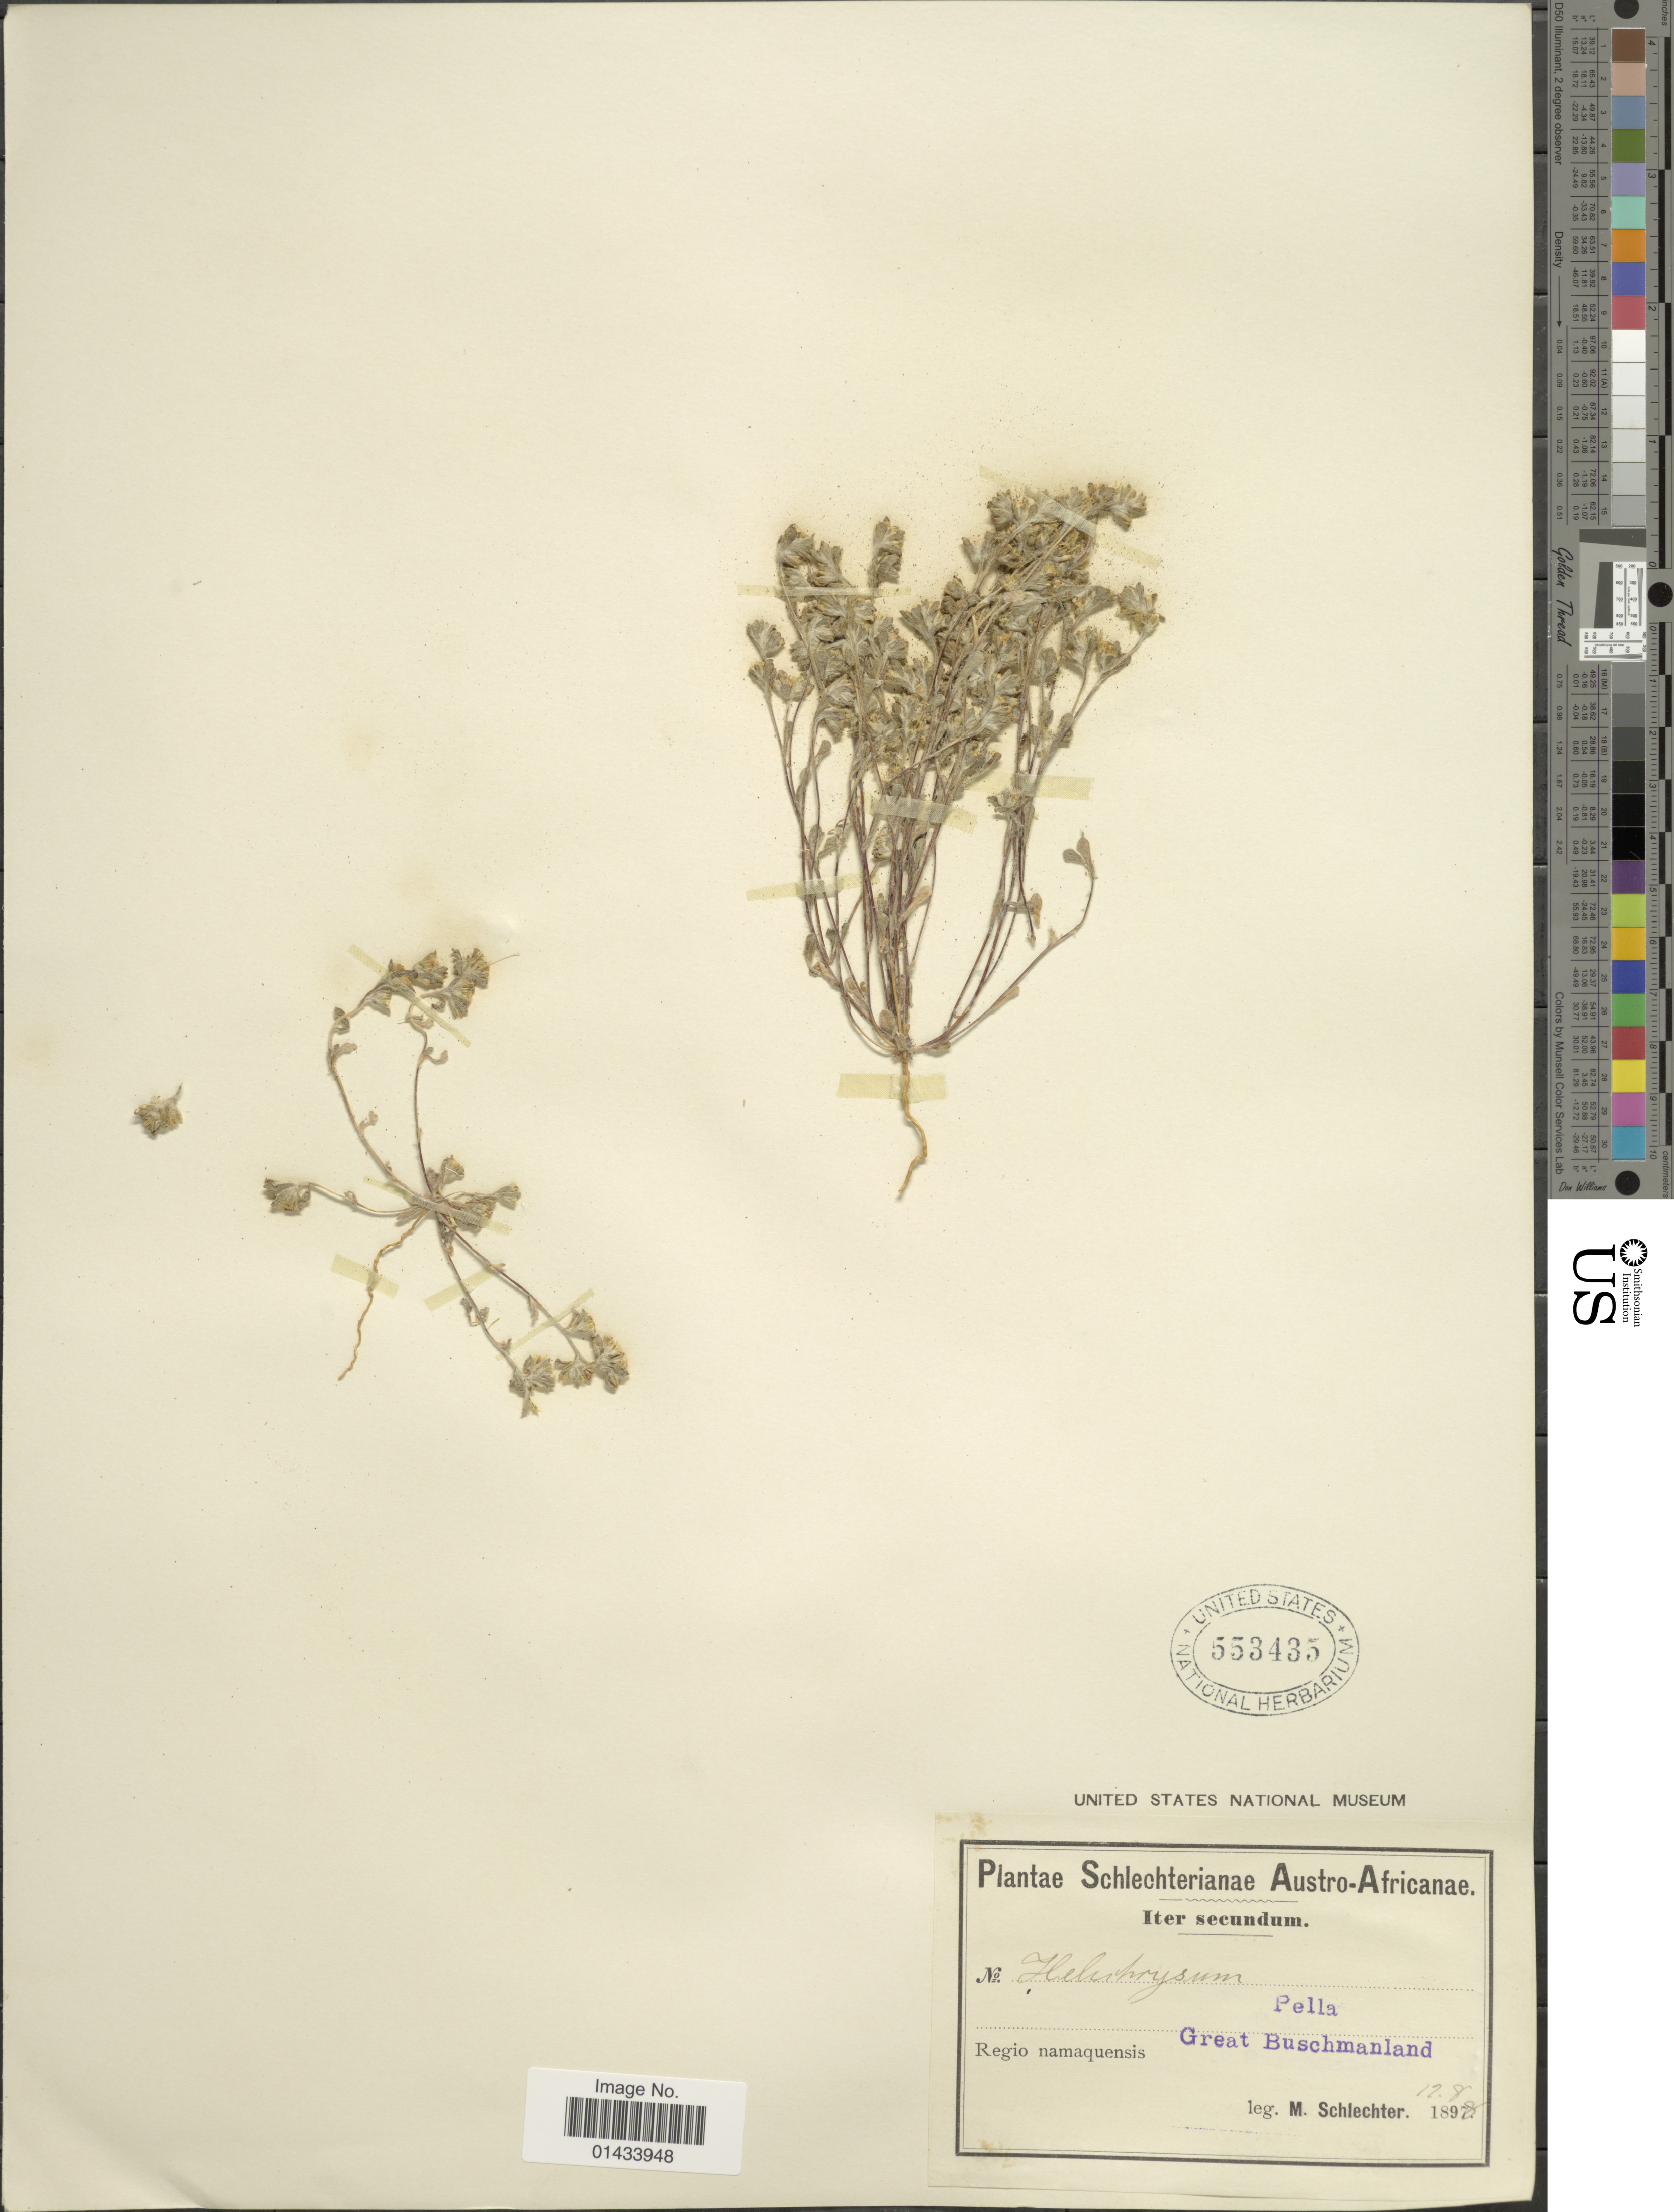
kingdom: Plantae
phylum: Tracheophyta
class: Magnoliopsida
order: Asterales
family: Asteraceae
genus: Helichrysum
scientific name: Helichrysum sp.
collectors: Schlechter, --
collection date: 1878-08-12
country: South Africa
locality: Austro-Africanane, Pella Geat Buschmandland, Regio namaquensis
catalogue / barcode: US 553435